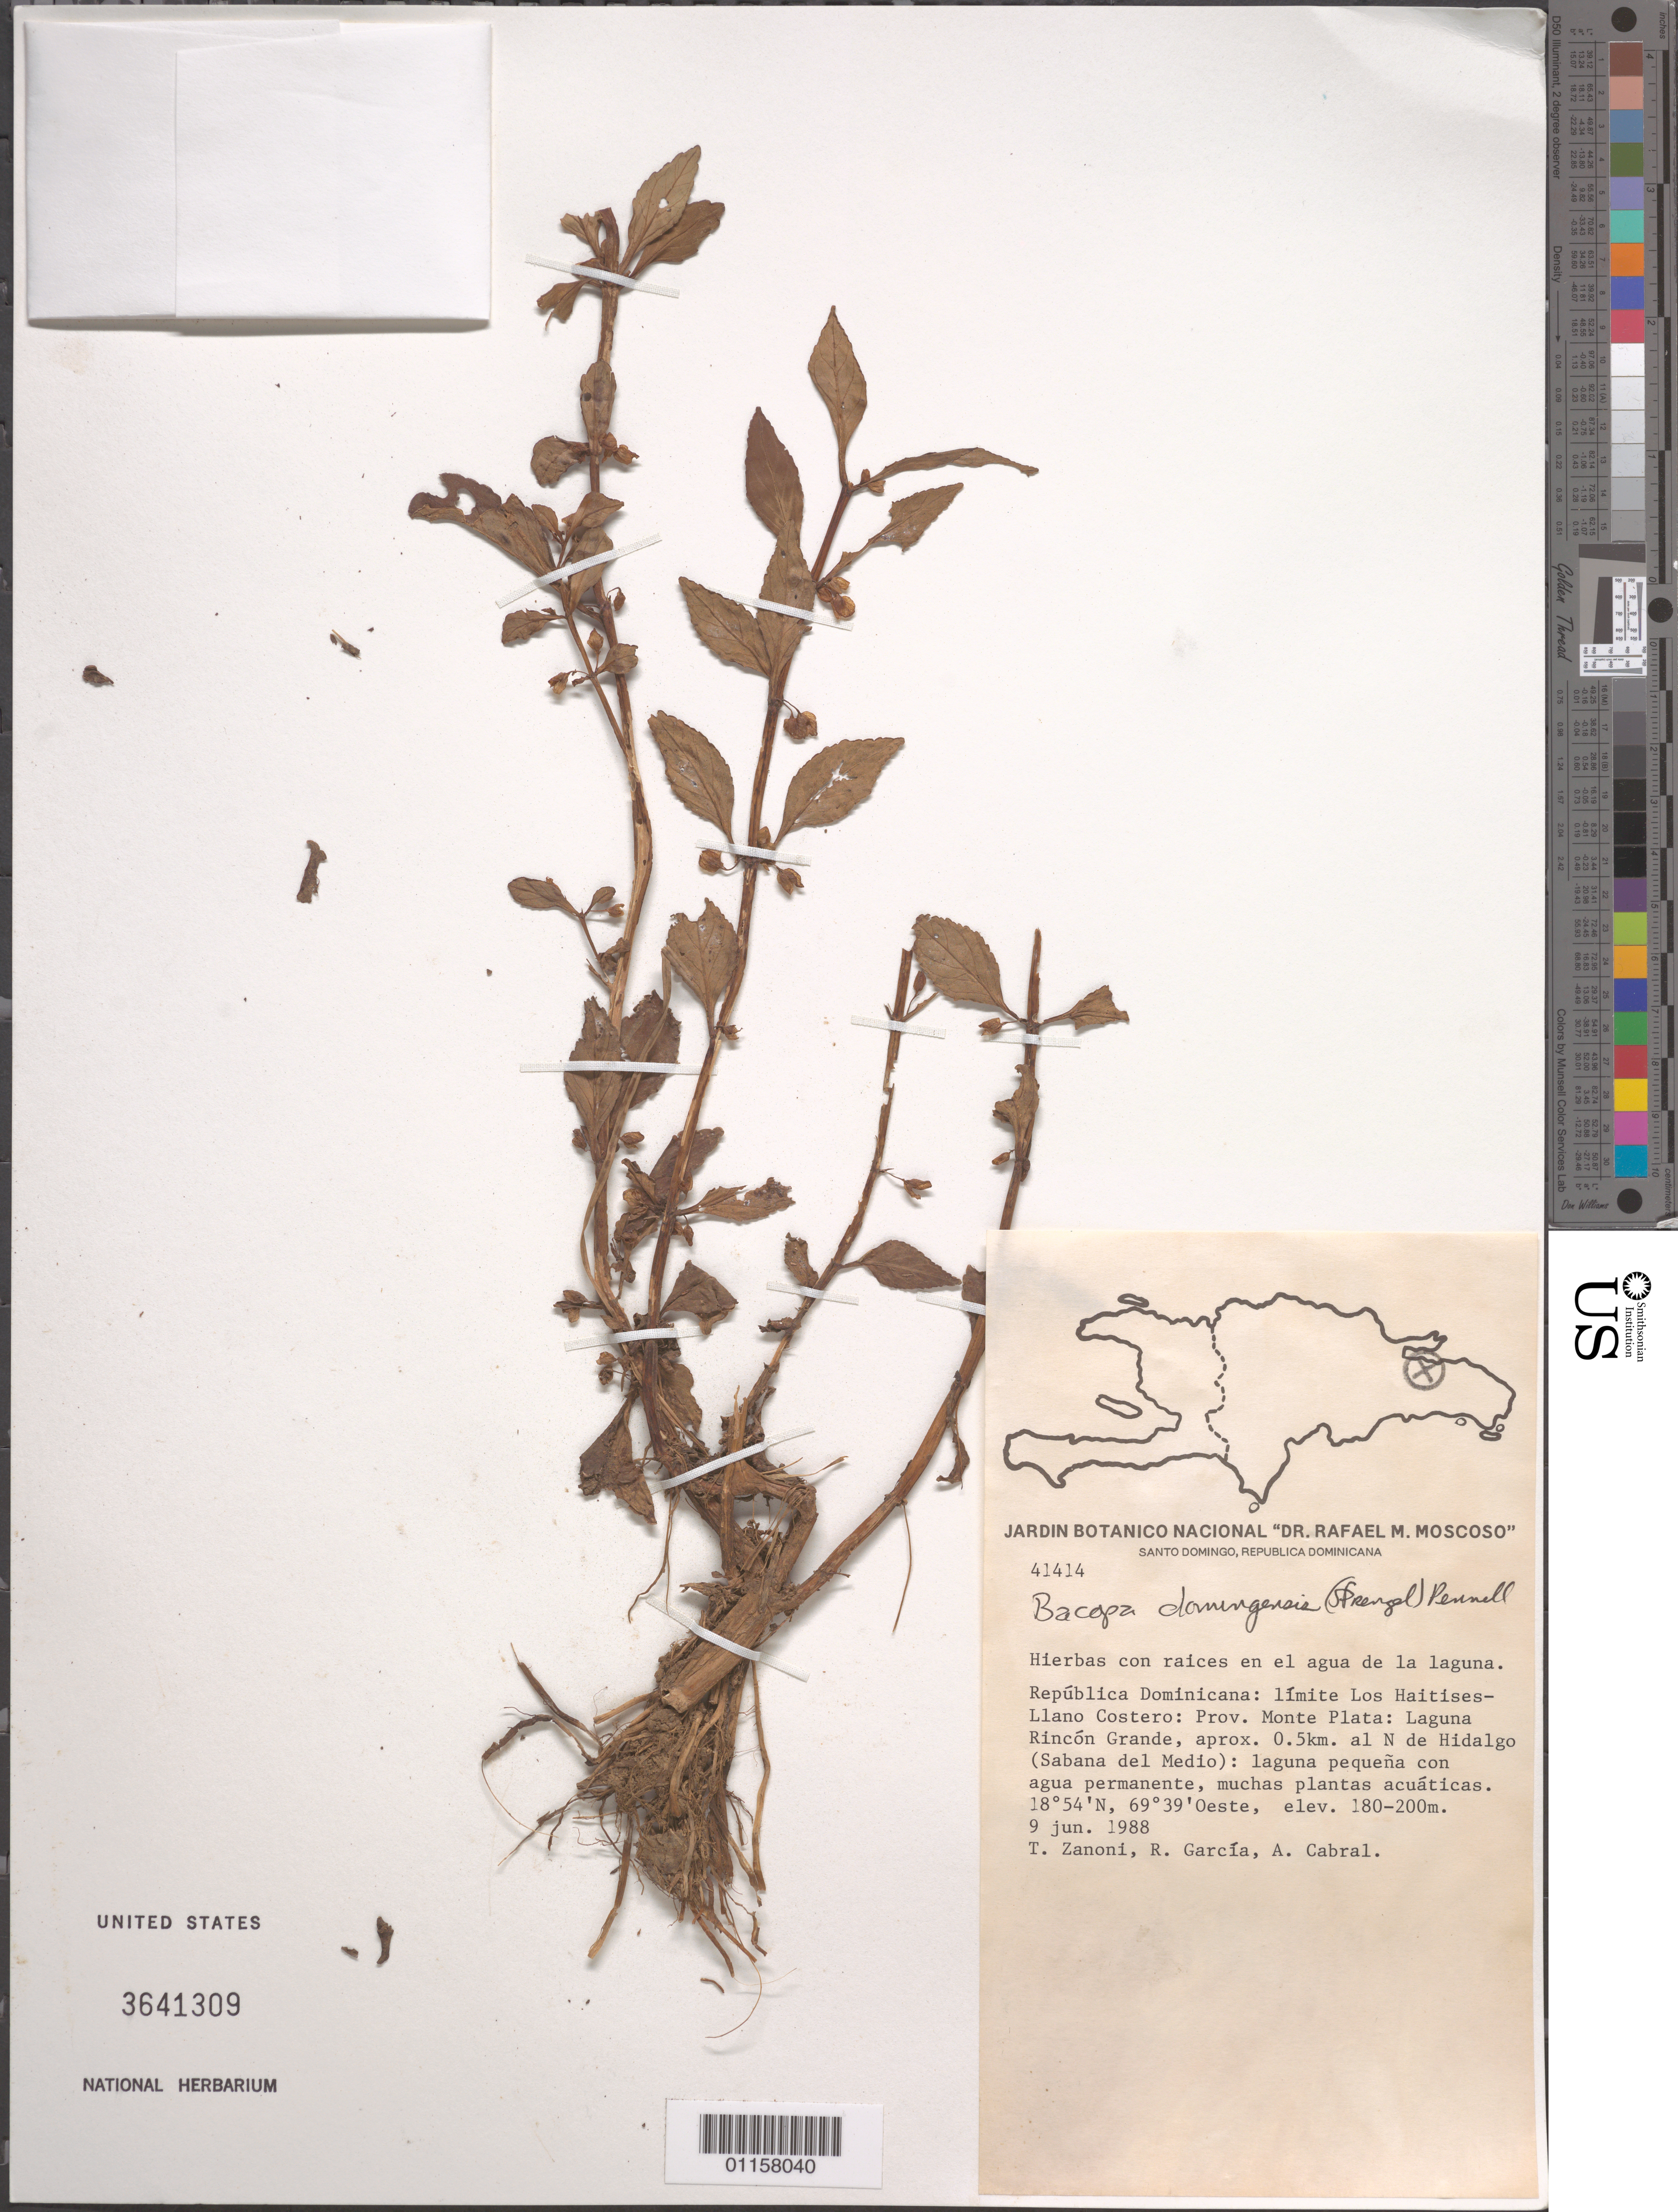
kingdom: Plantae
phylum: Tracheophyta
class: Magnoliopsida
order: Lamiales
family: Plantaginaceae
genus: Bacopa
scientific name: Bacopa domingensis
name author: (Spreng.) Pennell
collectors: T. A. Zanoni, R. García & A. Cabral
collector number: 41414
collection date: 1988-06-09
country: Dominican Republic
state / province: Monte Plata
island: Hispaniola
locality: Límite Los Haitises-Llano Costero; Laguna Rincón Grande, aprox. 0.5 km al N de Hidalgo (Sabana del Medio).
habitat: Laguna pequeña con agua permanente, muchas plantas acuáticas.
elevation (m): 180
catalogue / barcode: US 3641309